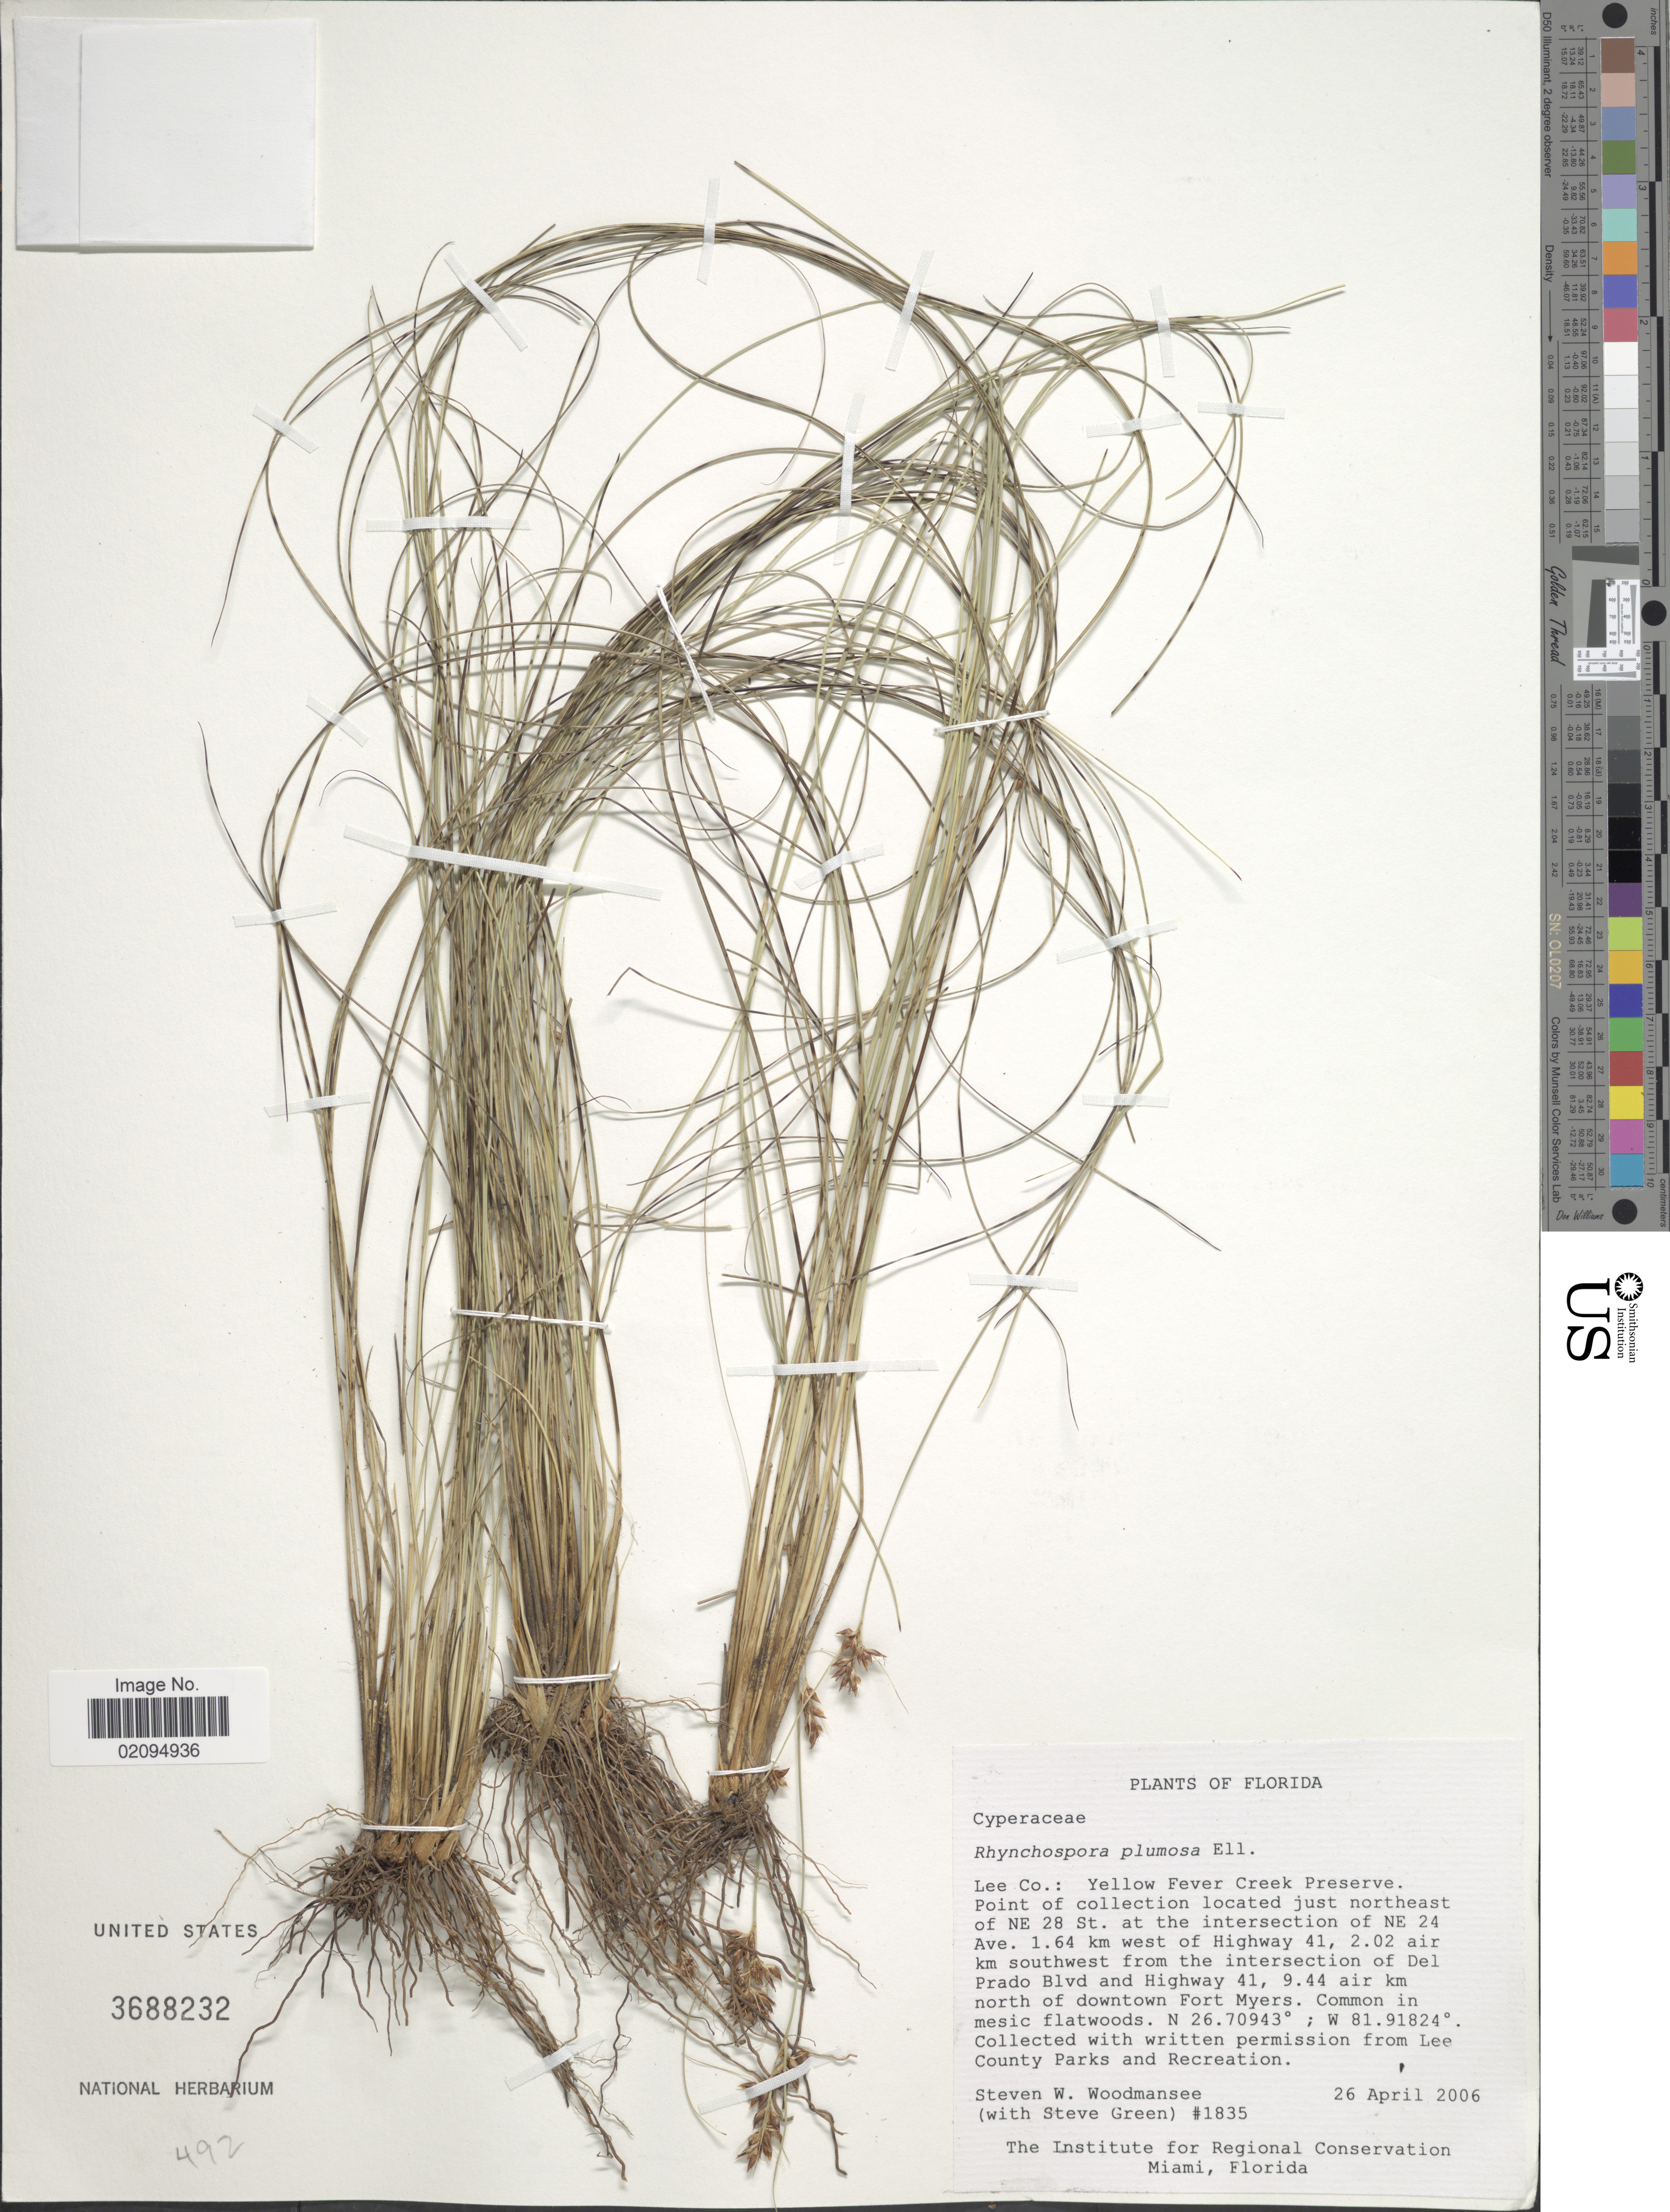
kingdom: Plantae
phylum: Tracheophyta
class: Liliopsida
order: Poales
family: Cyperaceae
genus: Rhynchospora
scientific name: Rhynchospora plumosa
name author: Elliott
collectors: S. Woodmansee & S. Green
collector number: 1835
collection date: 2006-04-26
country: United States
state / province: Florida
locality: Lee Co: Yellow Fever Creek Preserve Point of collection located just northeast of NE 28 St. at intersection of NE 24 Ave. 1.64 km west of Highway 41, 2.02 air km southwest from the intersection of Del Prado Blvd and Highway 41, 9.44 air km north of downtown Fort Myers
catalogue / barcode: US 3688232